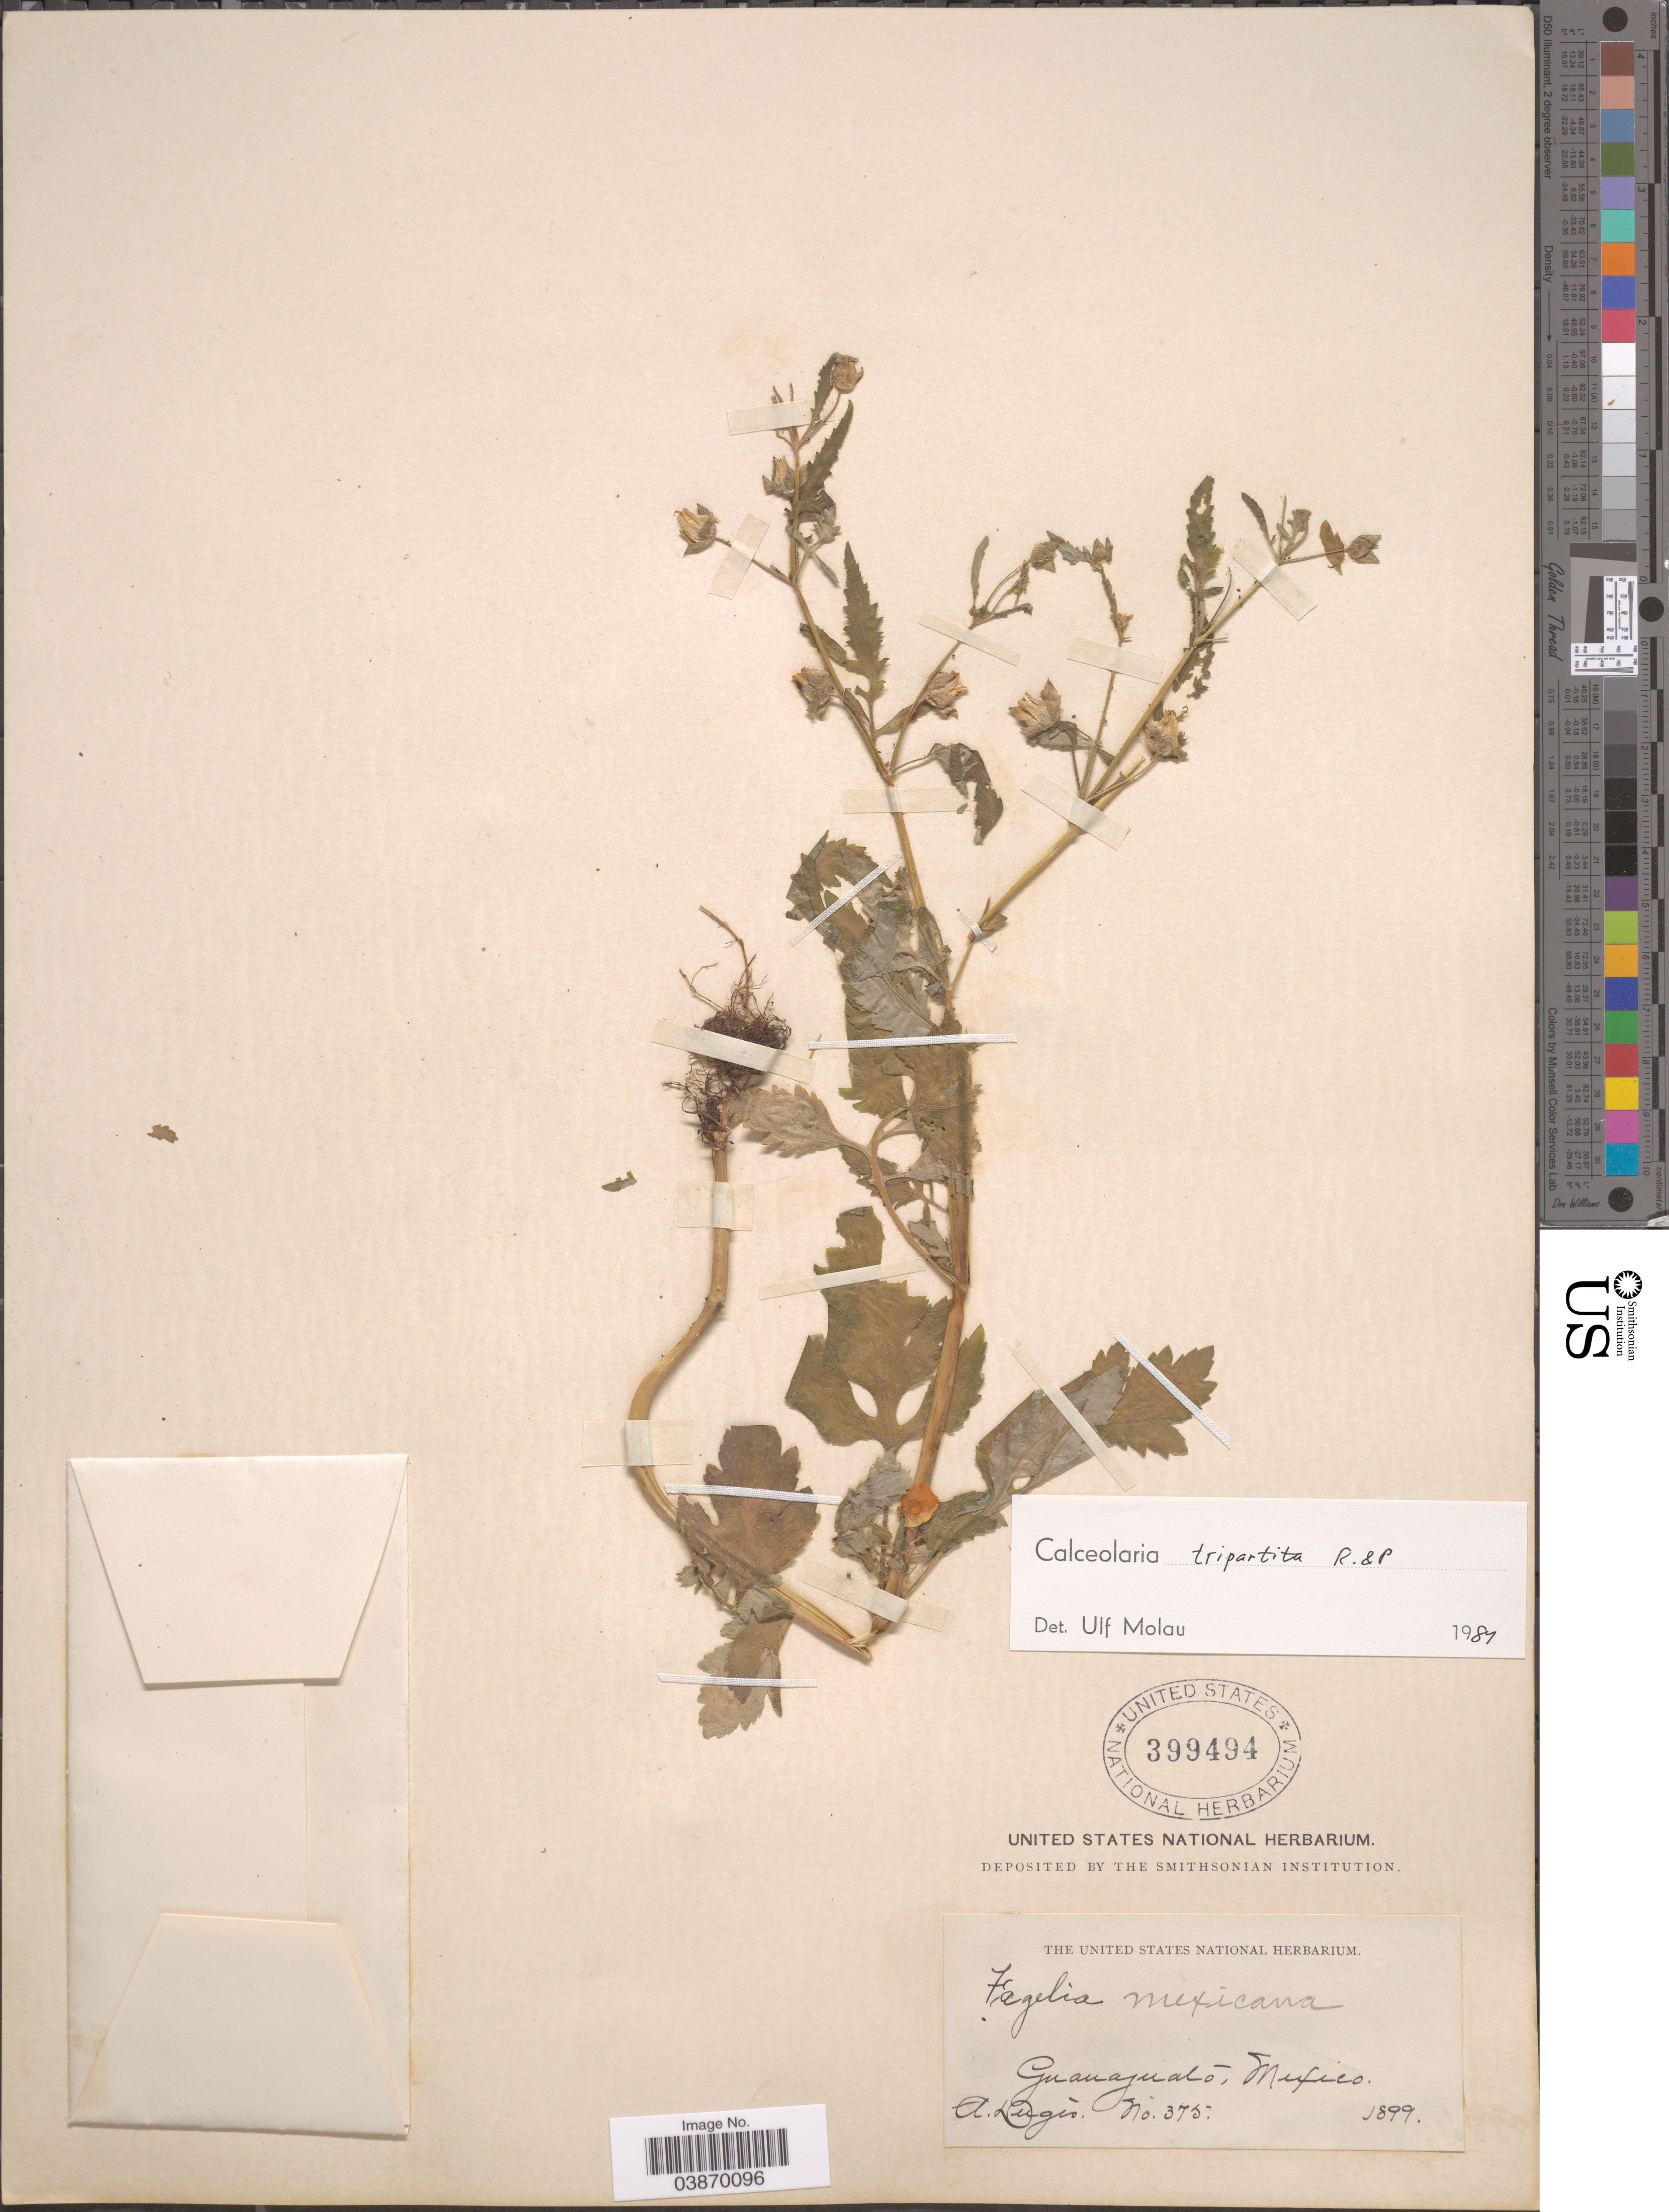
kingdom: Plantae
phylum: Tracheophyta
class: Magnoliopsida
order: Lamiales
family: Calceolariaceae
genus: Calceolaria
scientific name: Calceolaria tripartita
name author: Ruiz & Pav.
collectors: A. Dugès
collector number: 375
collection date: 1899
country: Mexico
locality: Guauajuato.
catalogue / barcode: US 399494